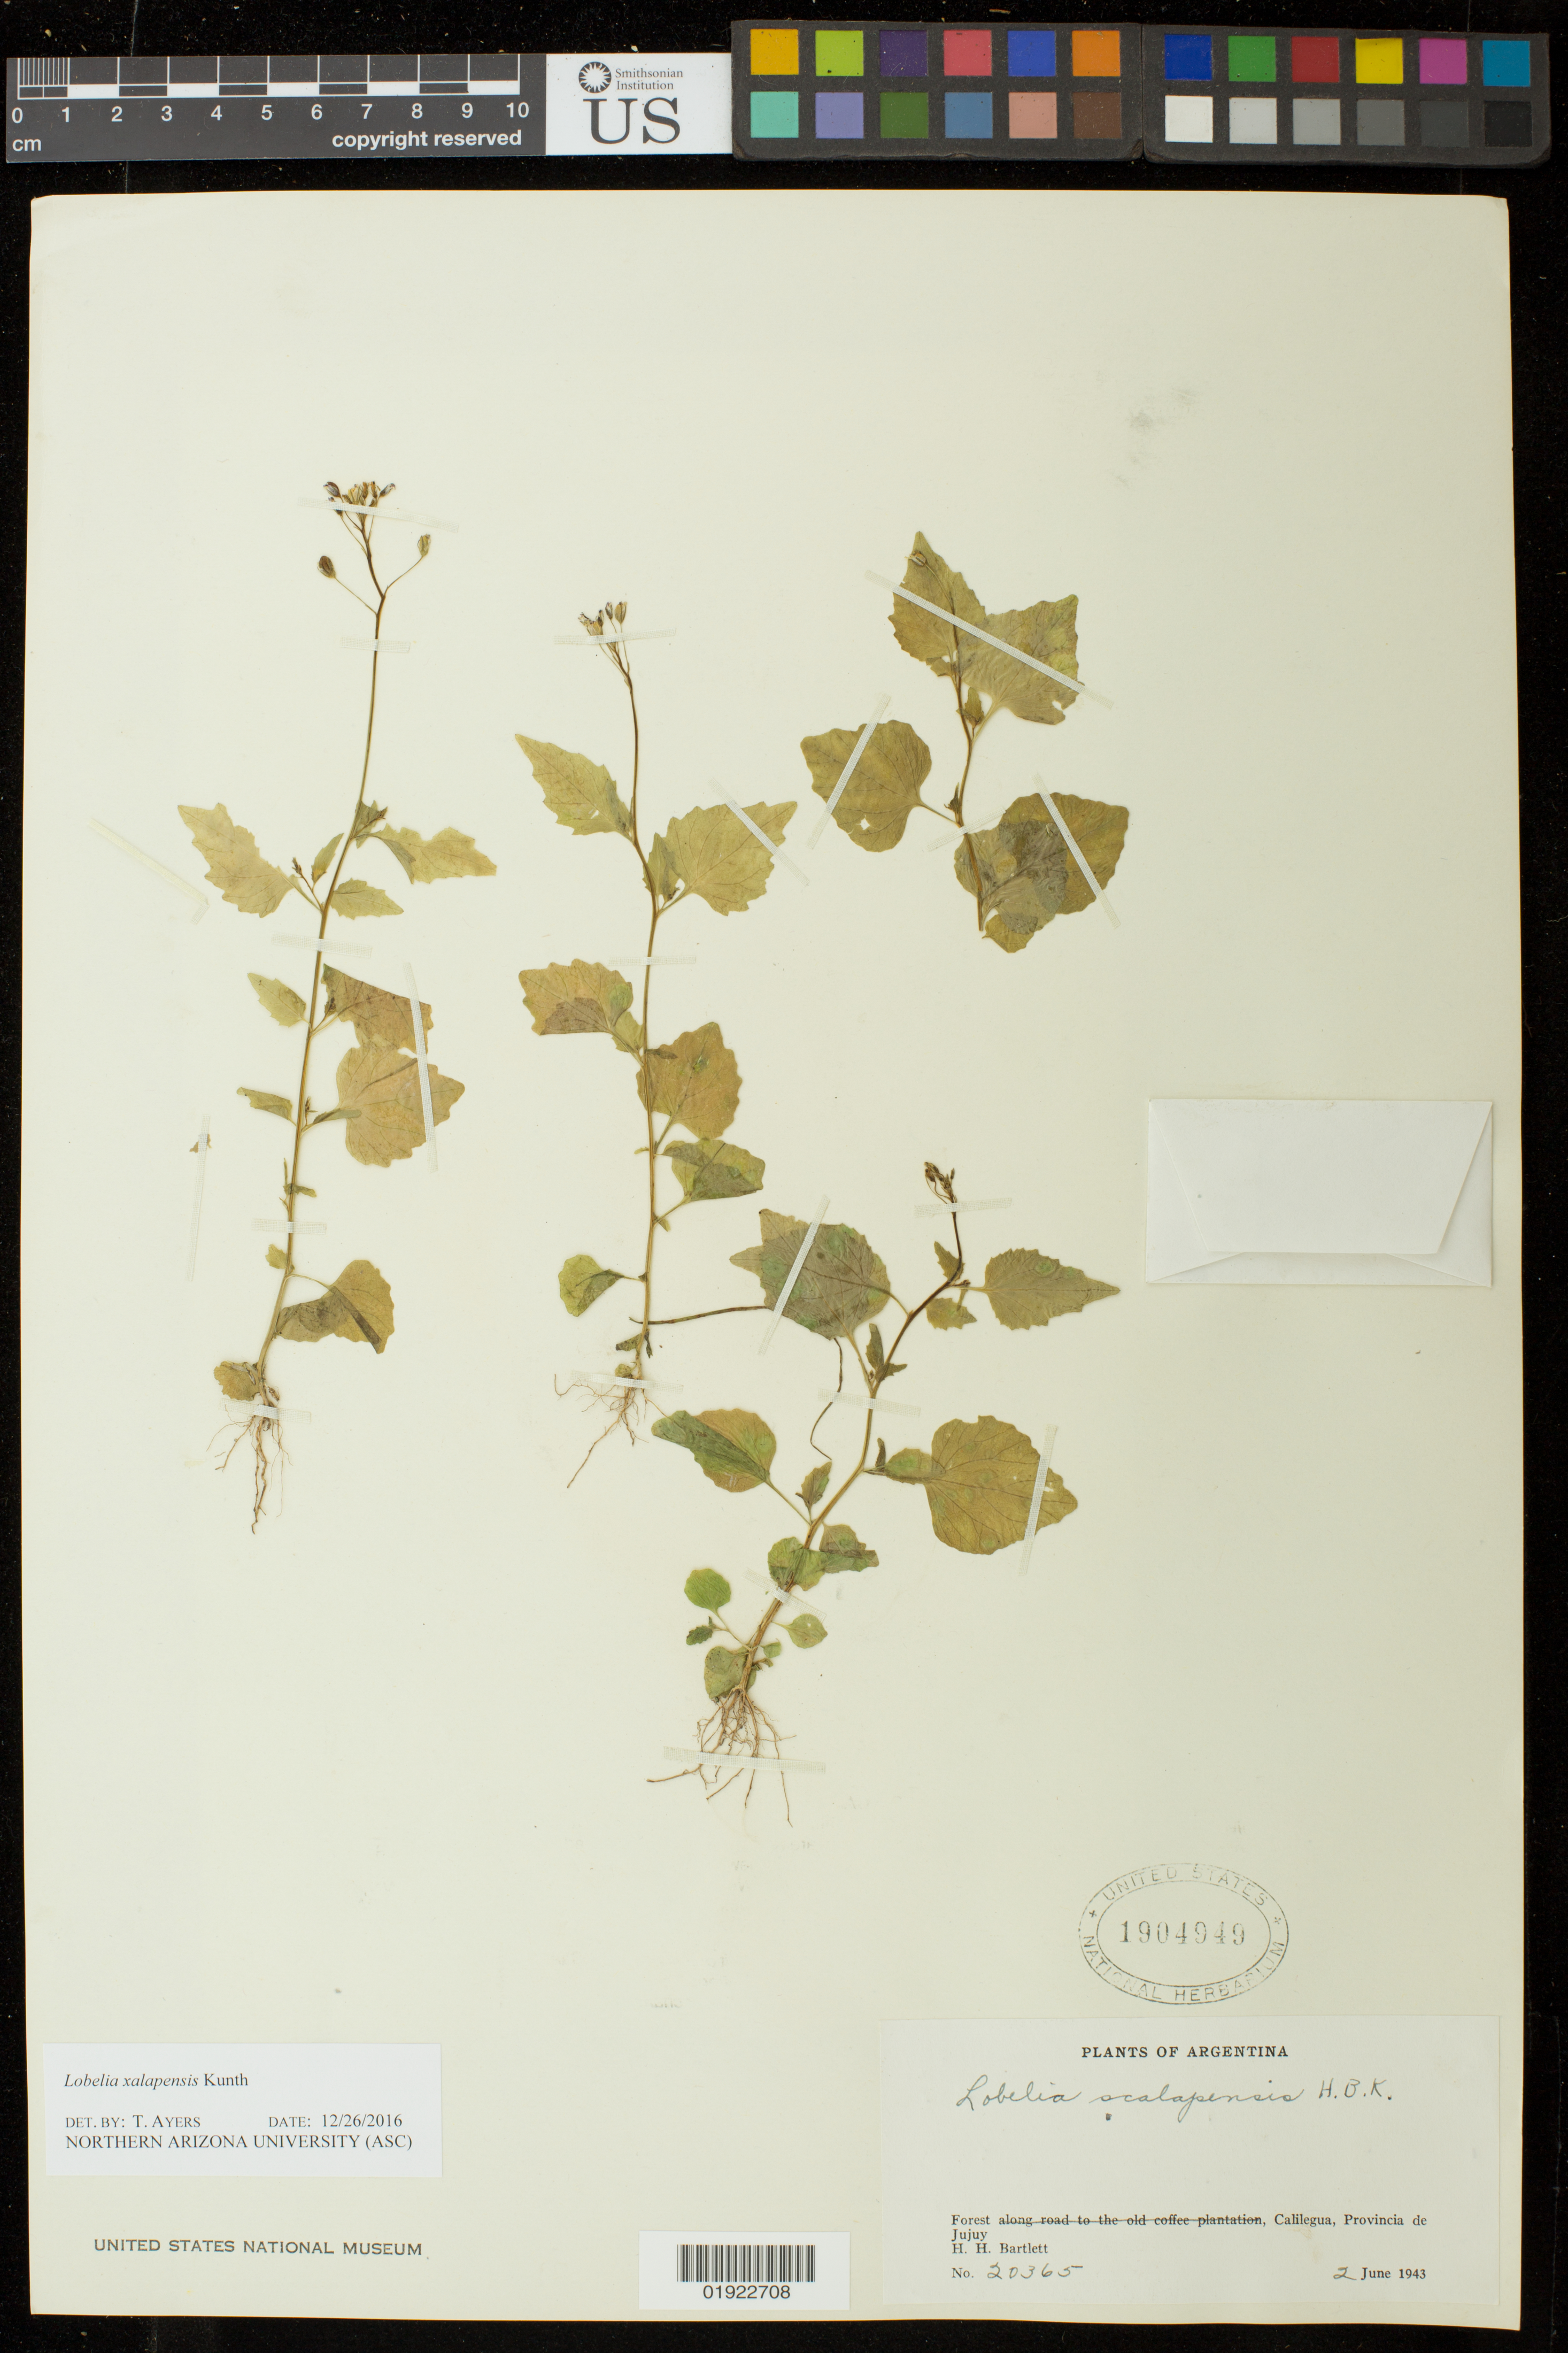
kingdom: Plantae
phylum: Tracheophyta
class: Magnoliopsida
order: Asterales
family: Campanulaceae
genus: Lobelia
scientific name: Lobelia xalapensis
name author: Kunth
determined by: Ayers, Tina J.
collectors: H. H. Bartlett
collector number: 20365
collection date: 1943-06-02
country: Argentina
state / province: Jujuy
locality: Calilegua.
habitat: Forest.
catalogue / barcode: US 1904949